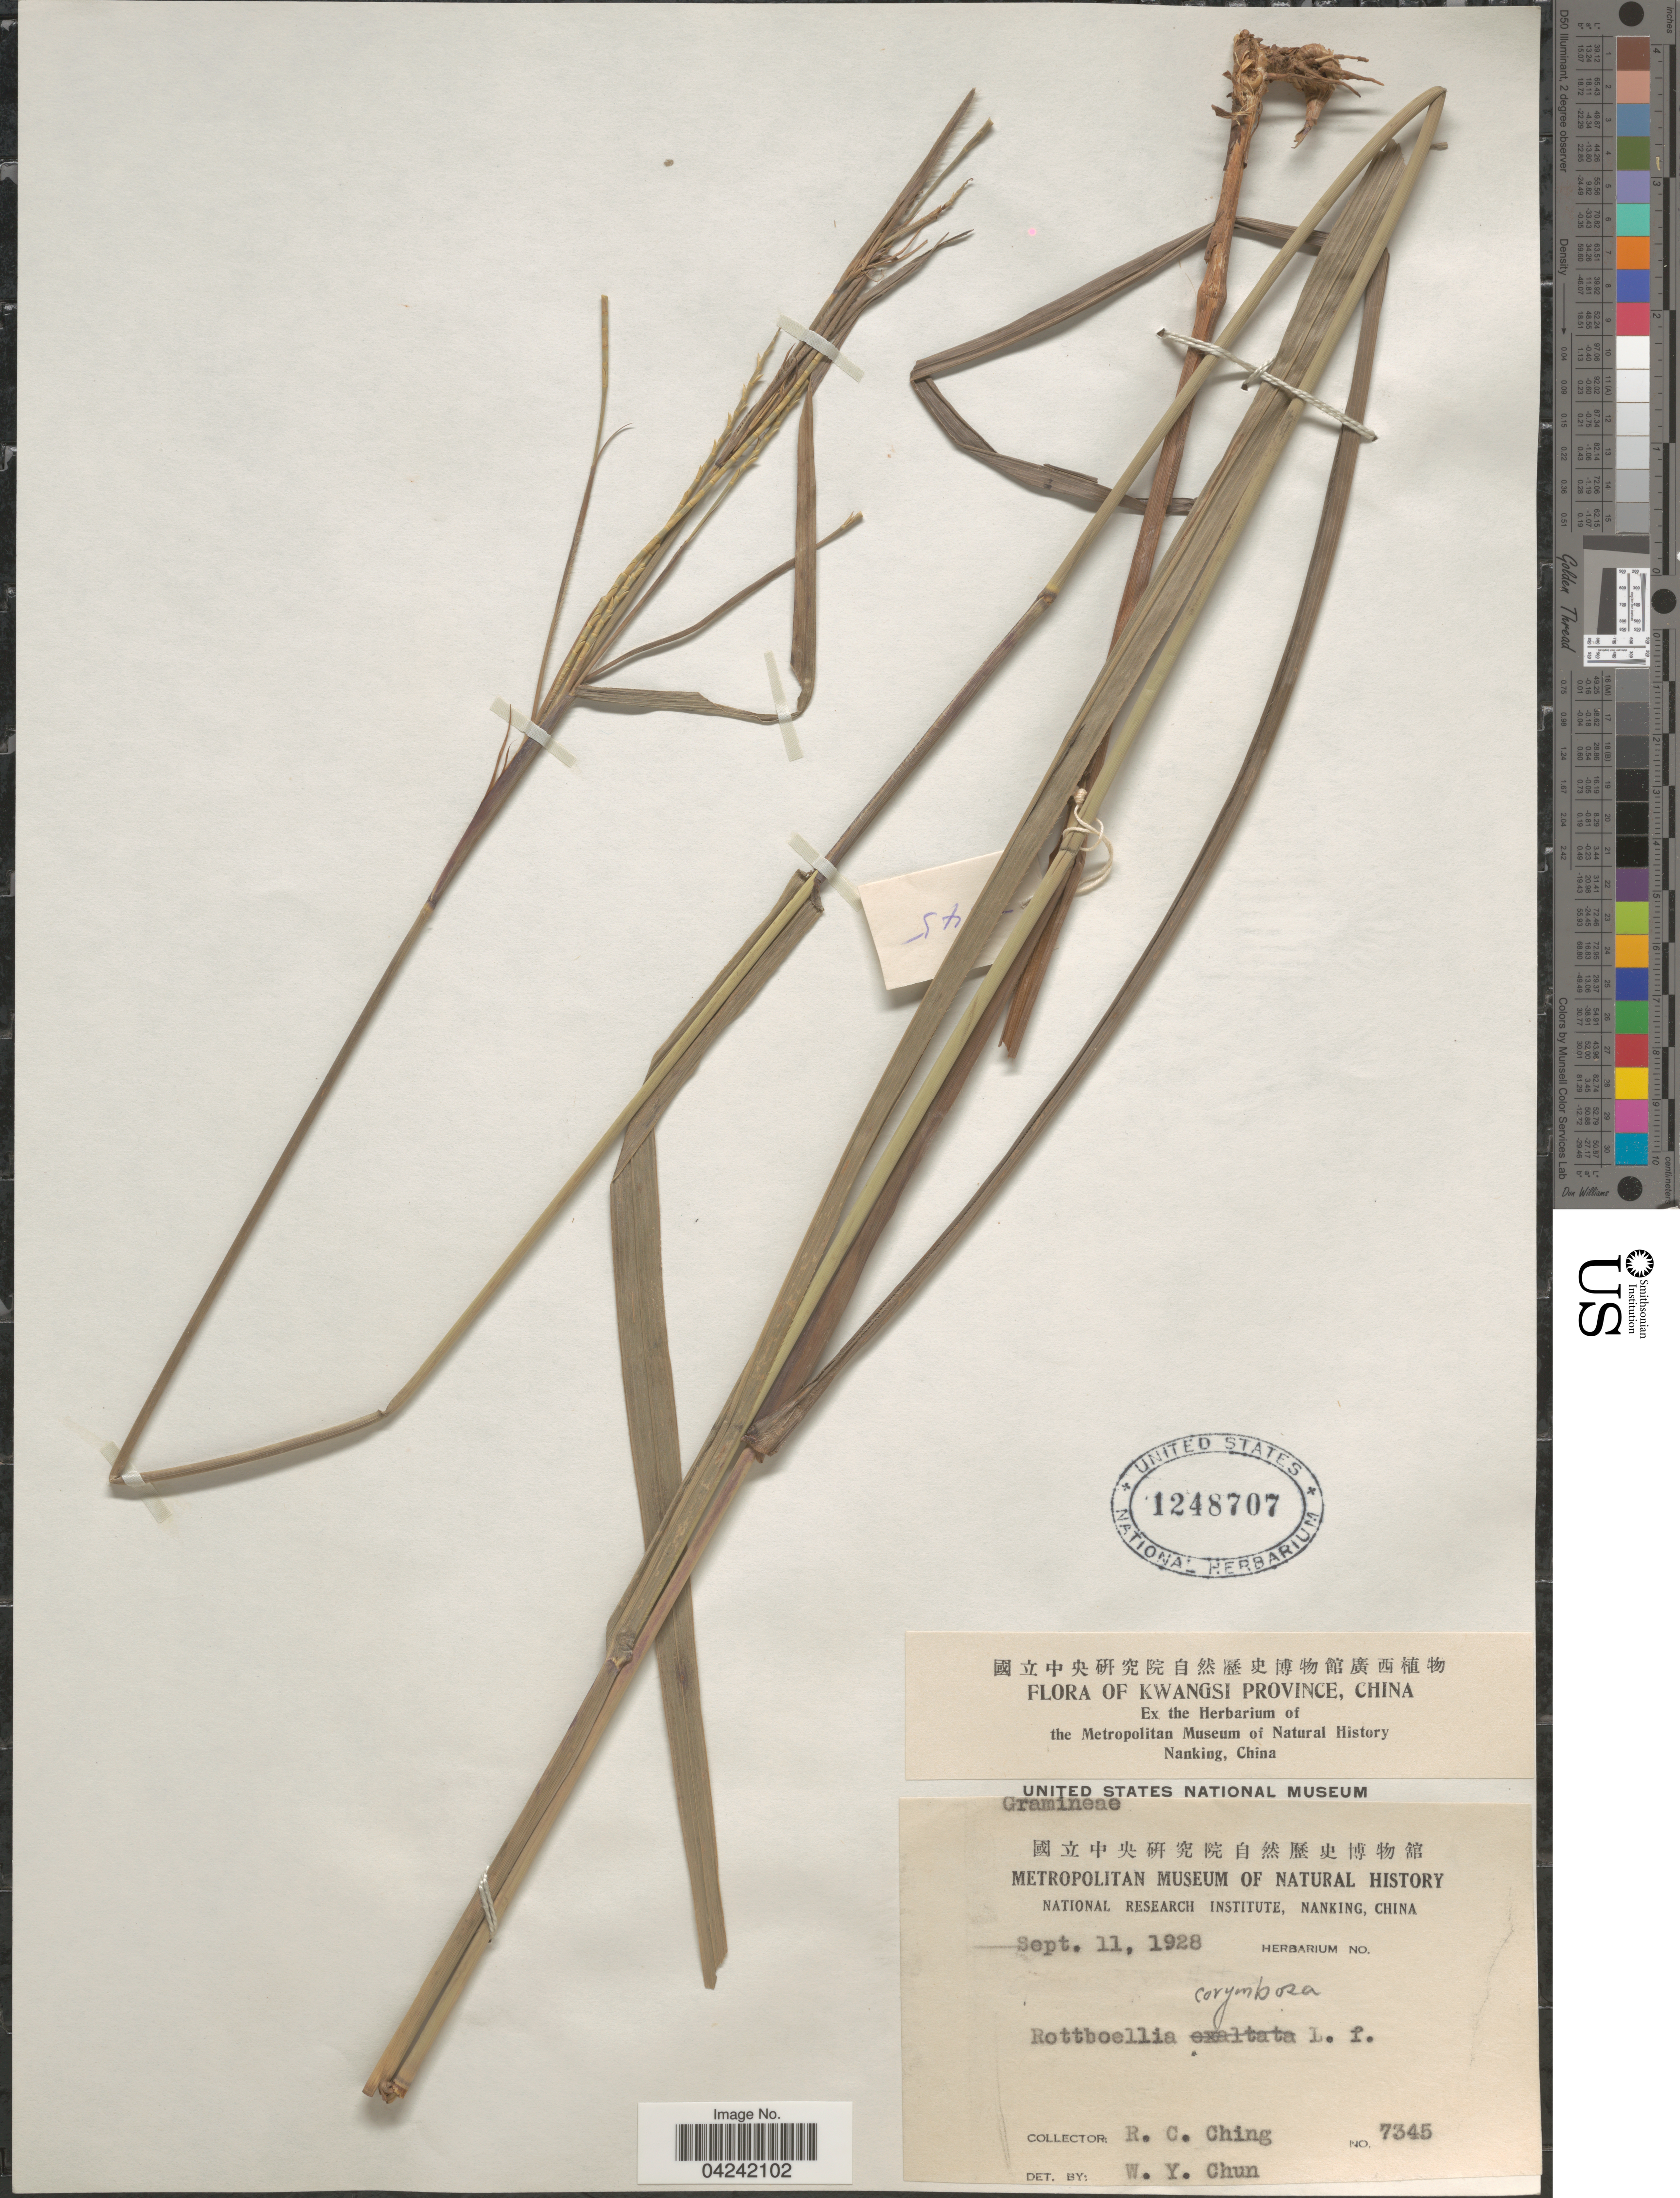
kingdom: Plantae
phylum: Tracheophyta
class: Liliopsida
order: Poales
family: Poaceae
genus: Ophiuros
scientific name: Ophiuros exaltatus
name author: (L.) Kuntze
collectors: R. C. Ching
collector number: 7345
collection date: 1928-09-11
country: China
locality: Kwangsi Province.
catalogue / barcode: US 1248707